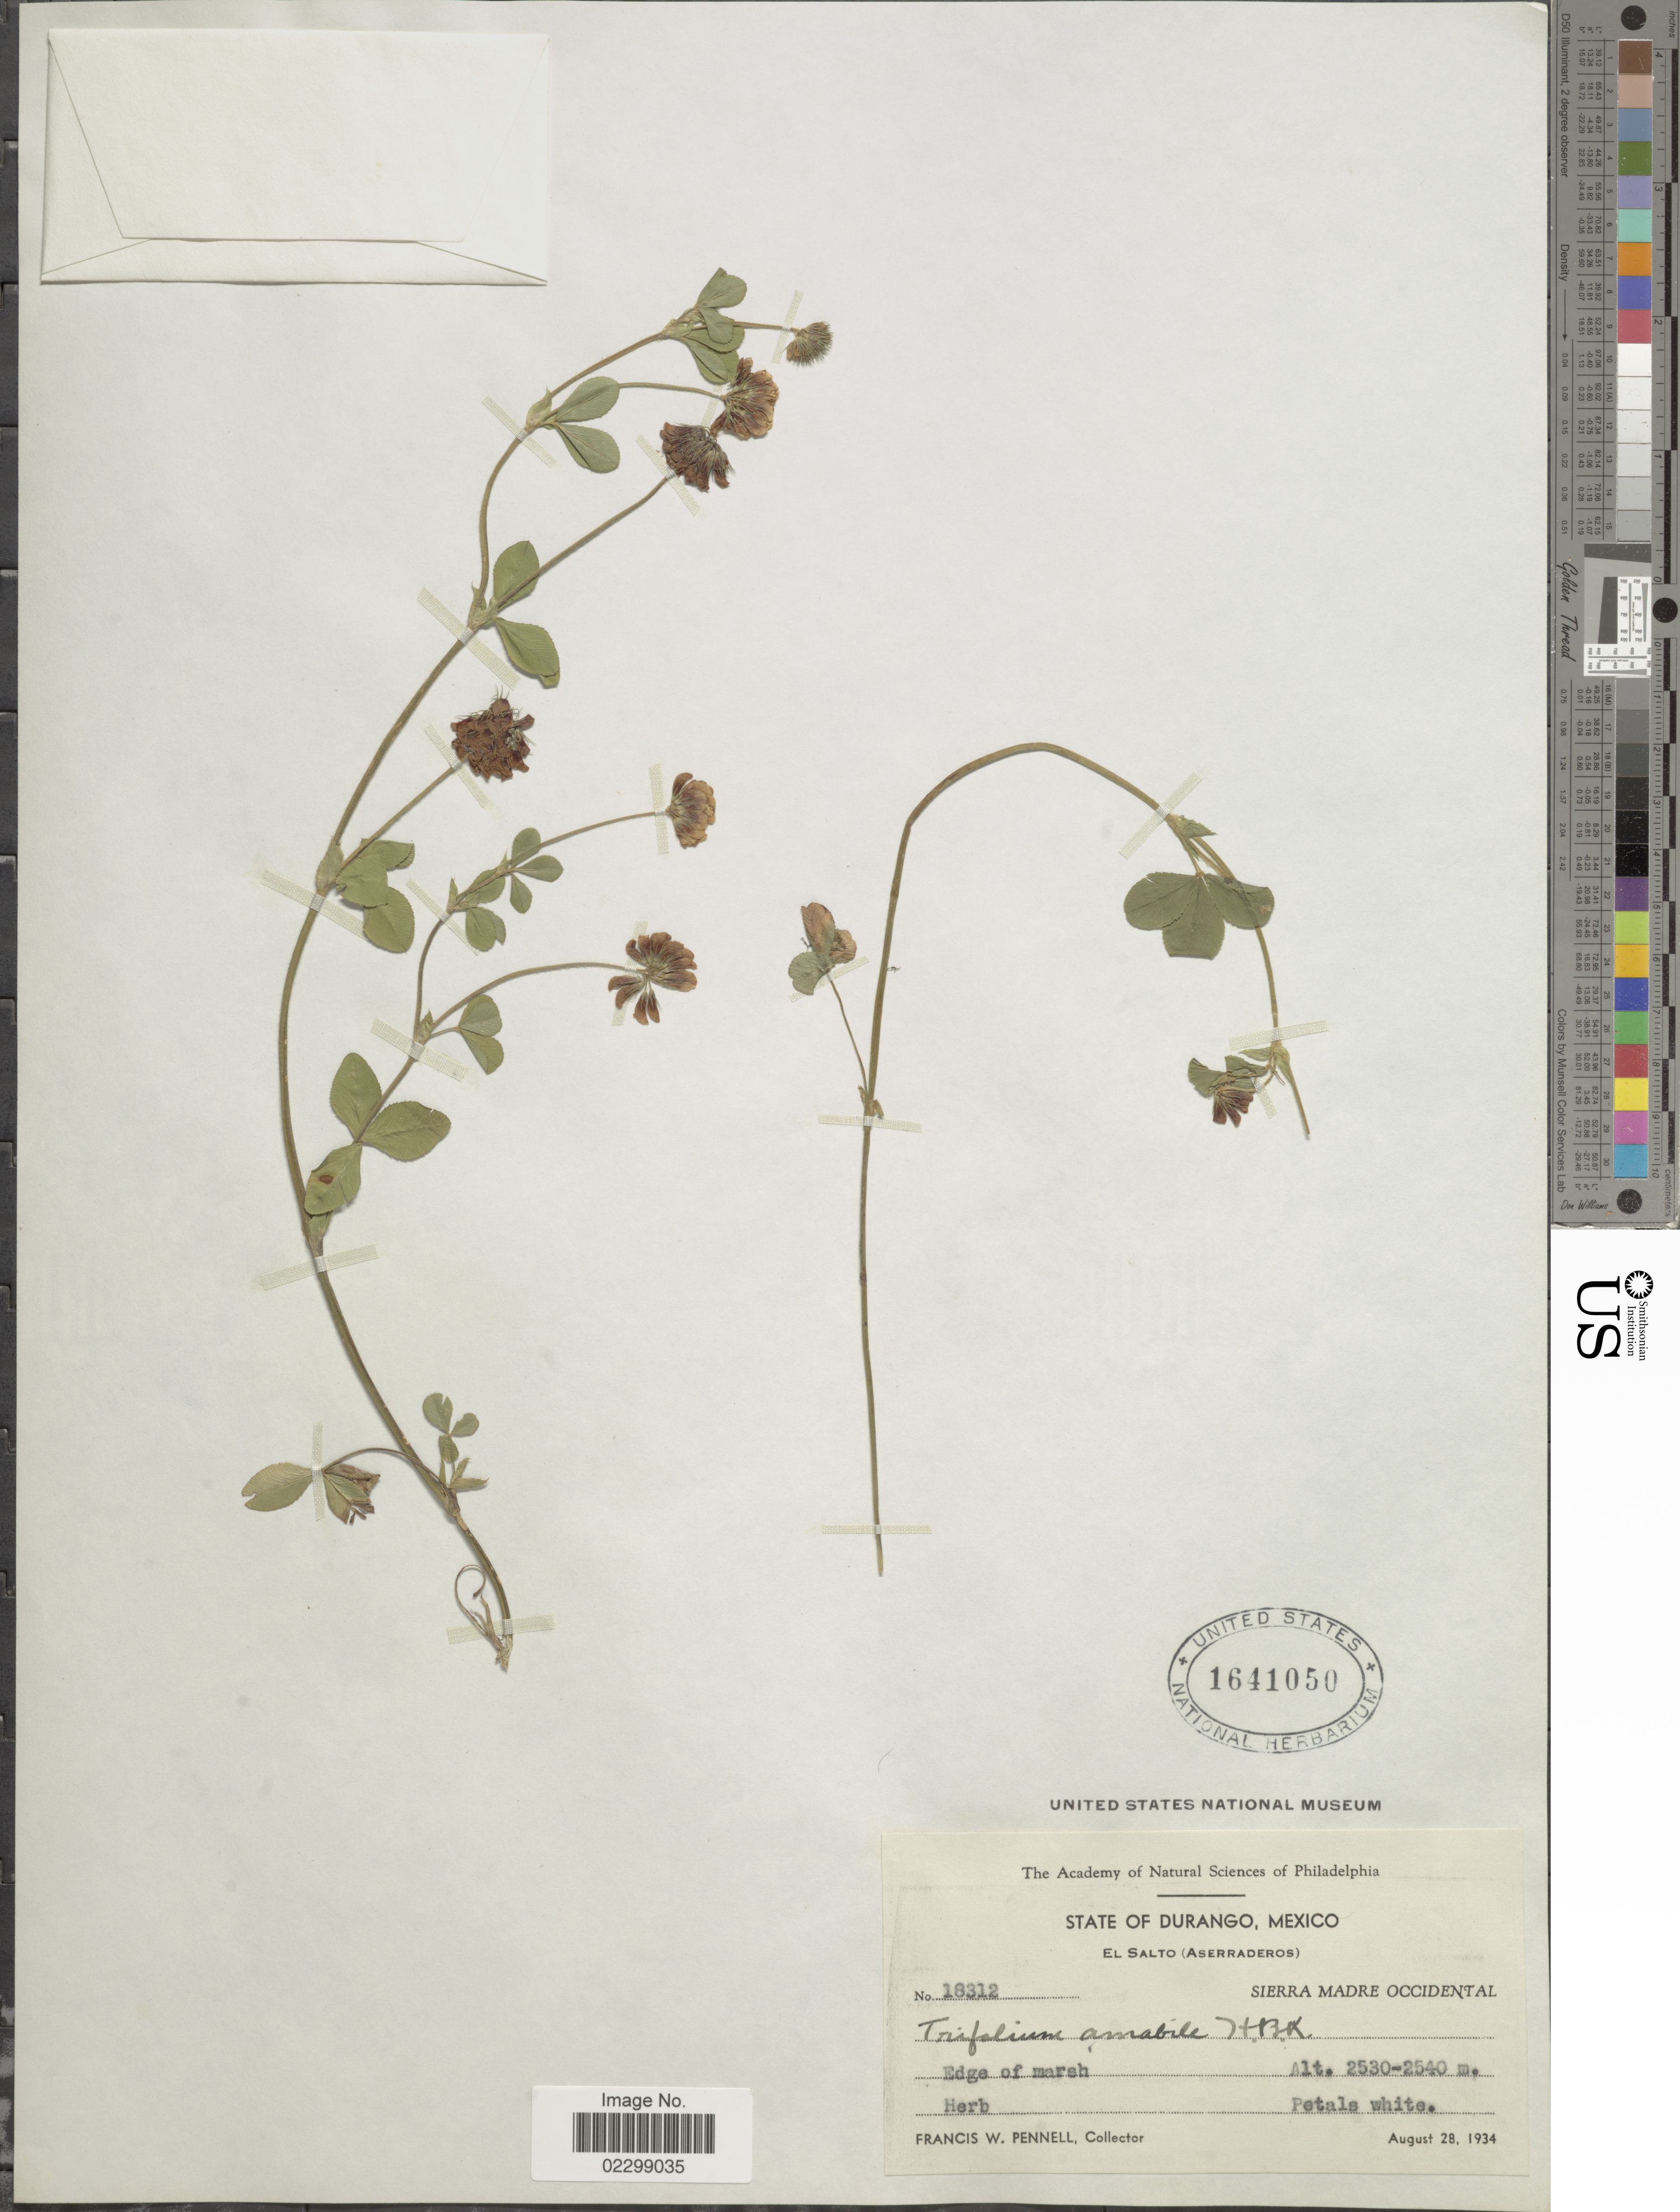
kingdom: Plantae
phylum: Tracheophyta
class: Magnoliopsida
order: Fabales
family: Fabaceae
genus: Trifolium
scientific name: Trifolium mexicanum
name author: Hemsl.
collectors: F. W. Pennell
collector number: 18312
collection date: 1934-08-28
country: Mexico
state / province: Durango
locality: El Salto (Aserraderos) Sierra Madre Occidental, edge of marsh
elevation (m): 2530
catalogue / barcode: US 1641050